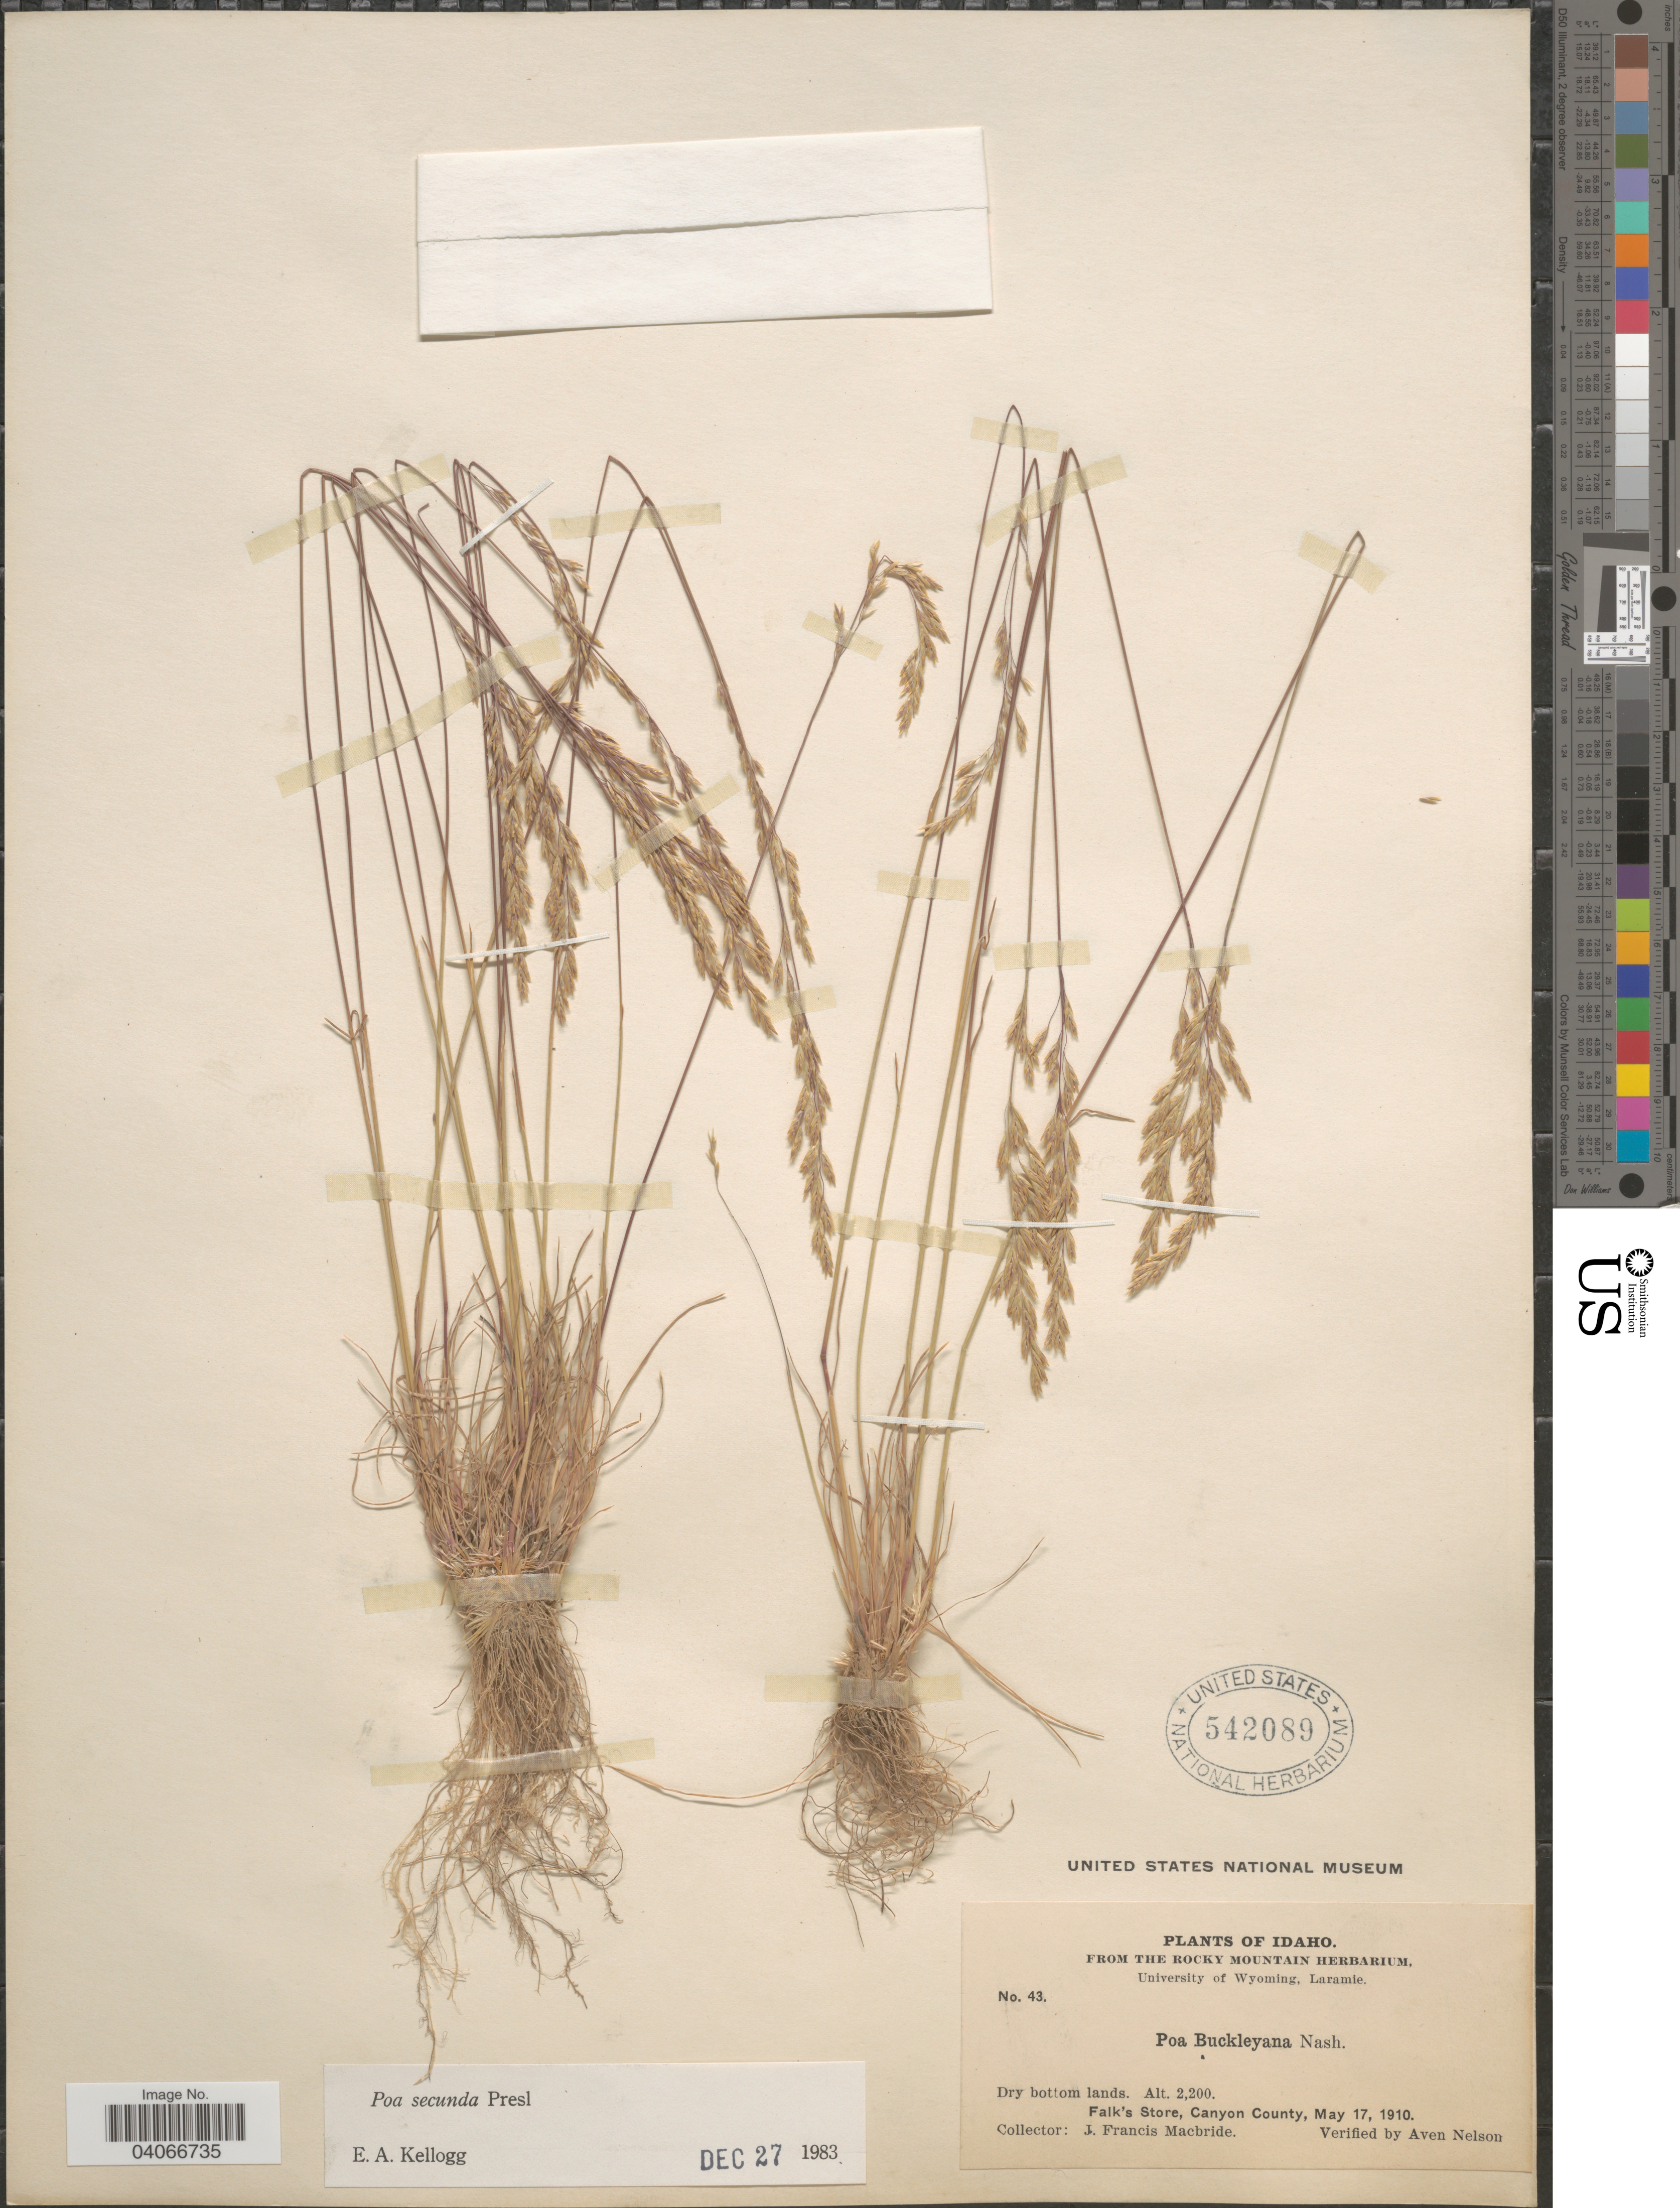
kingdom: Plantae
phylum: Tracheophyta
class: Liliopsida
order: Poales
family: Poaceae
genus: Poa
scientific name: Poa secunda subsp. secunda var. scabrella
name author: (Thurb.) Soreng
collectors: J. F. Macbride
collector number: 43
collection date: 1910-05-17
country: United States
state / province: Idaho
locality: Falk's Store, Canyon County.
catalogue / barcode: US 542089